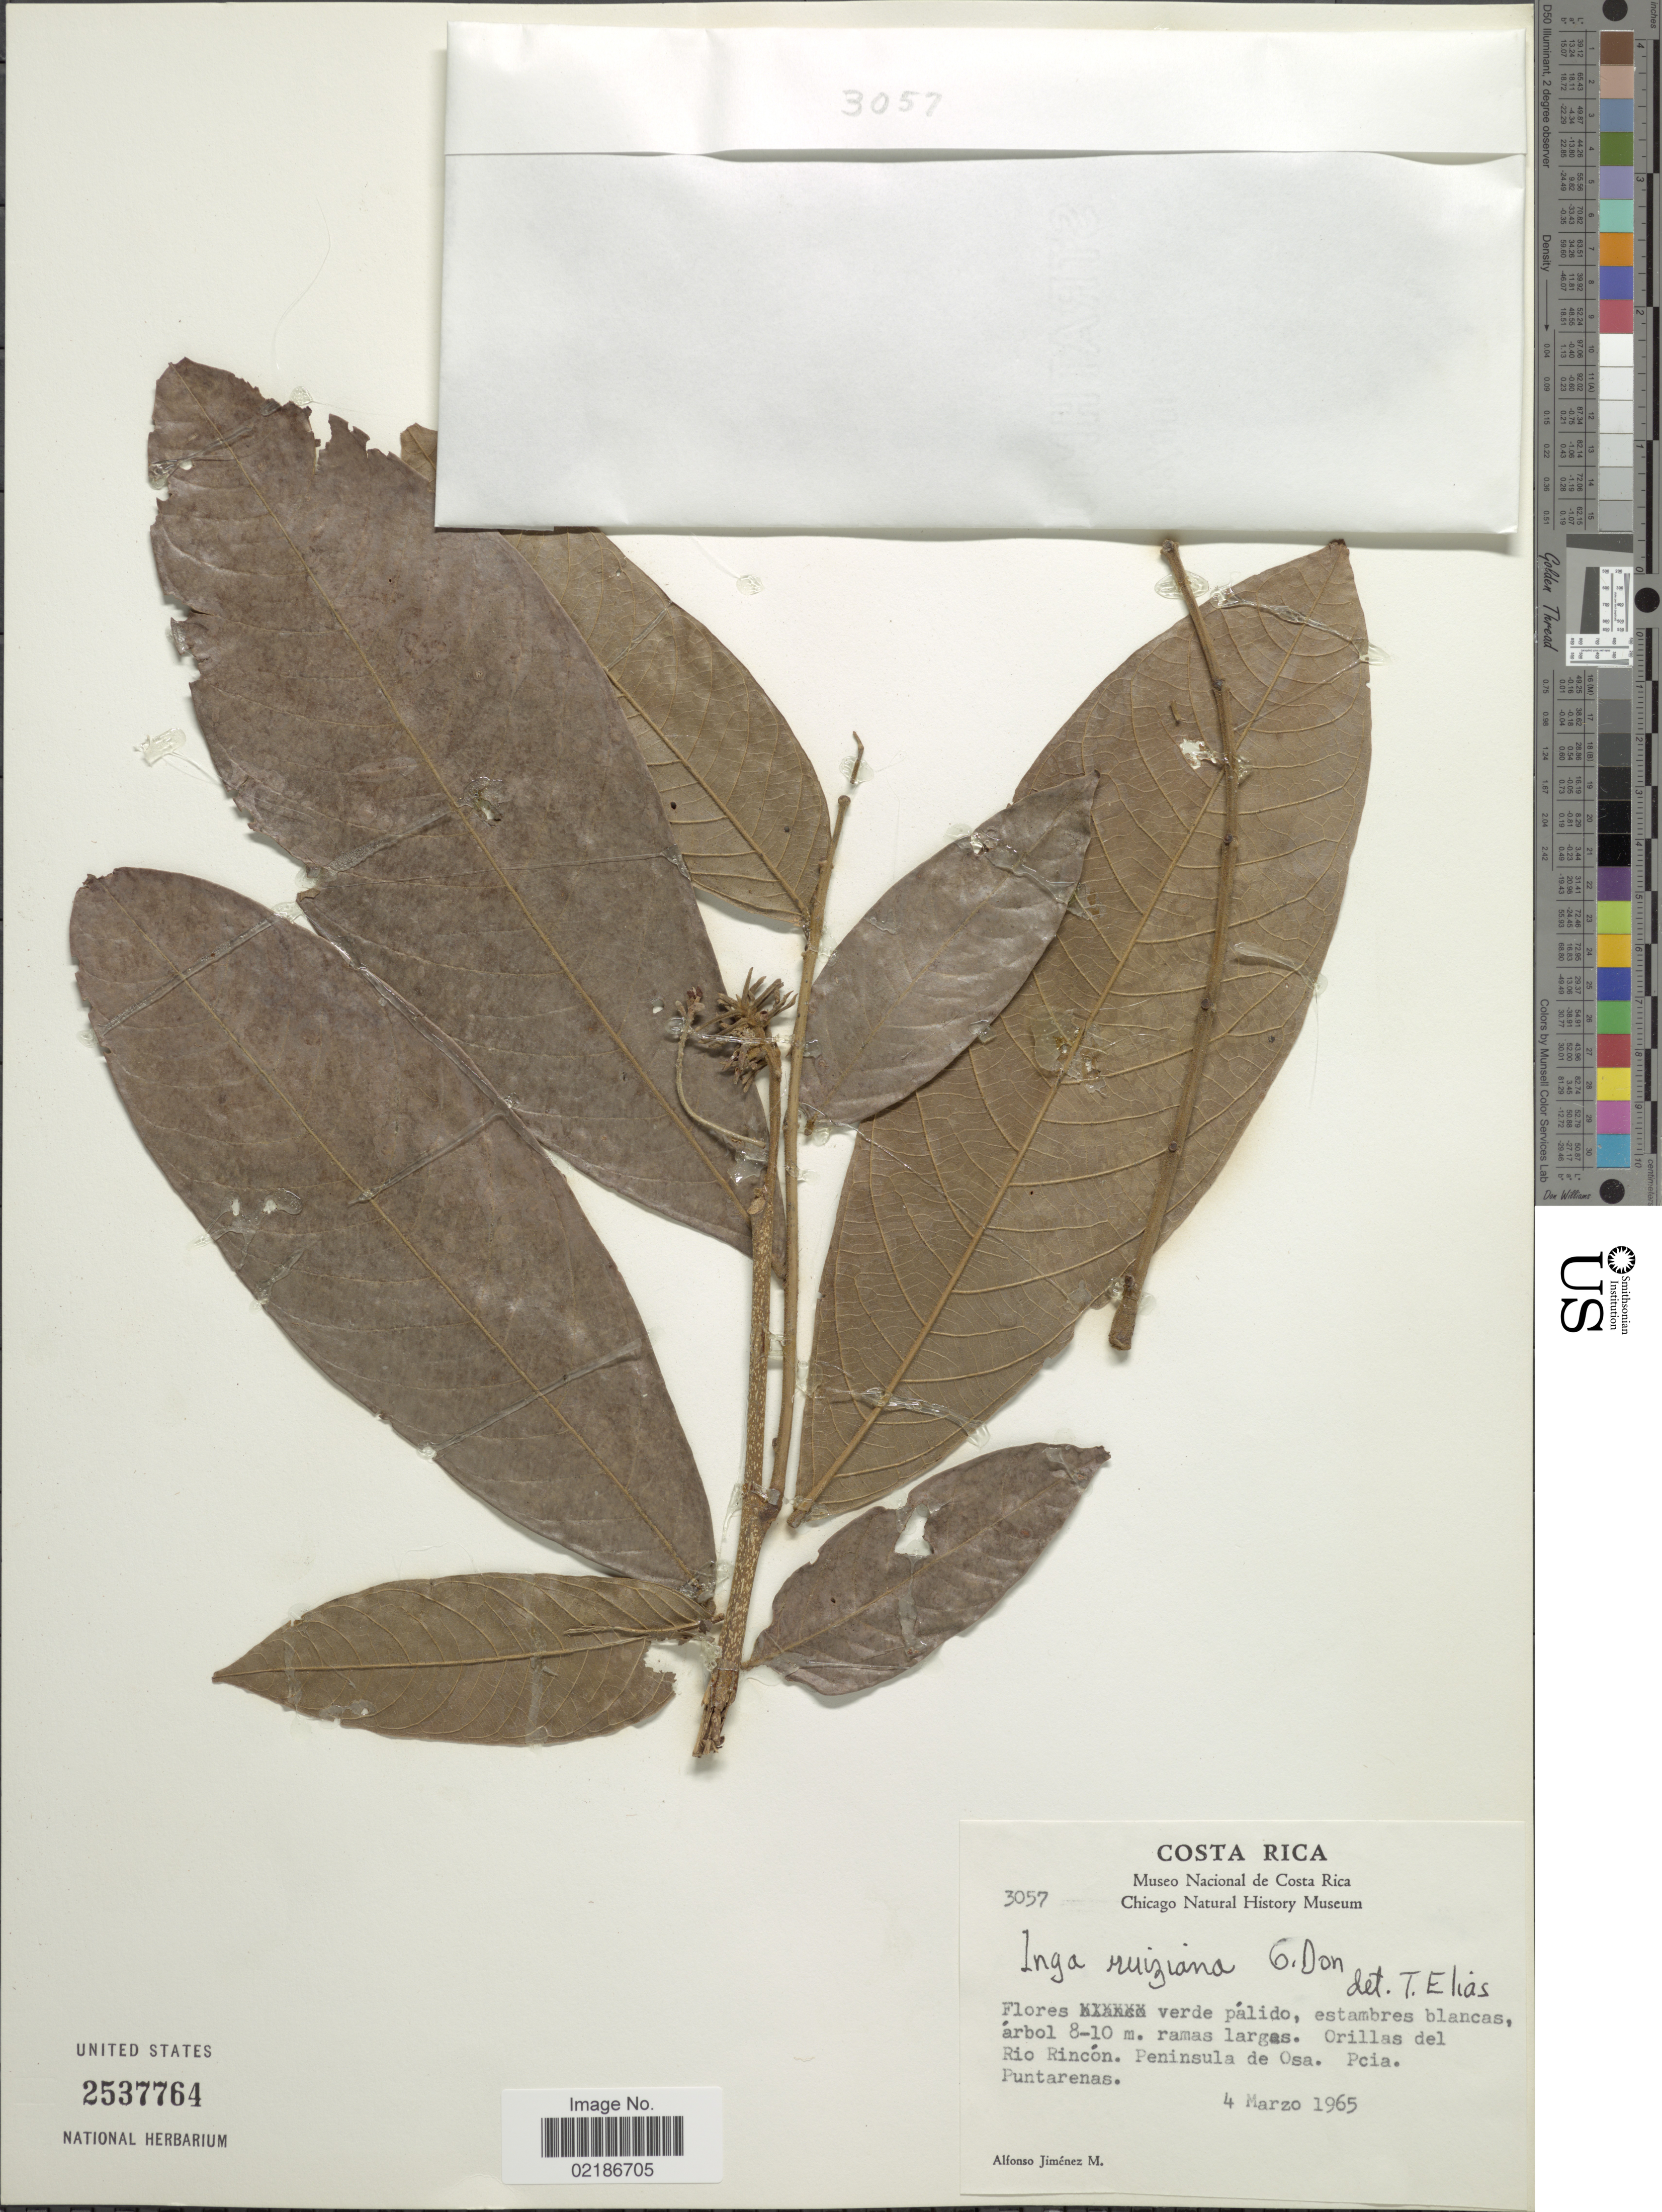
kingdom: Plantae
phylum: Tracheophyta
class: Magnoliopsida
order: Fabales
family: Fabaceae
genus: Inga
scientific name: Inga ruiziana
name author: G. Don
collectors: A. Jimenez M.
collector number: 3057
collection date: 1965-03-04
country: Costa Rica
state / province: Puntarenas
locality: Orillas del Rio Rincon, Peninsula de Osa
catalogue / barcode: US 2537764